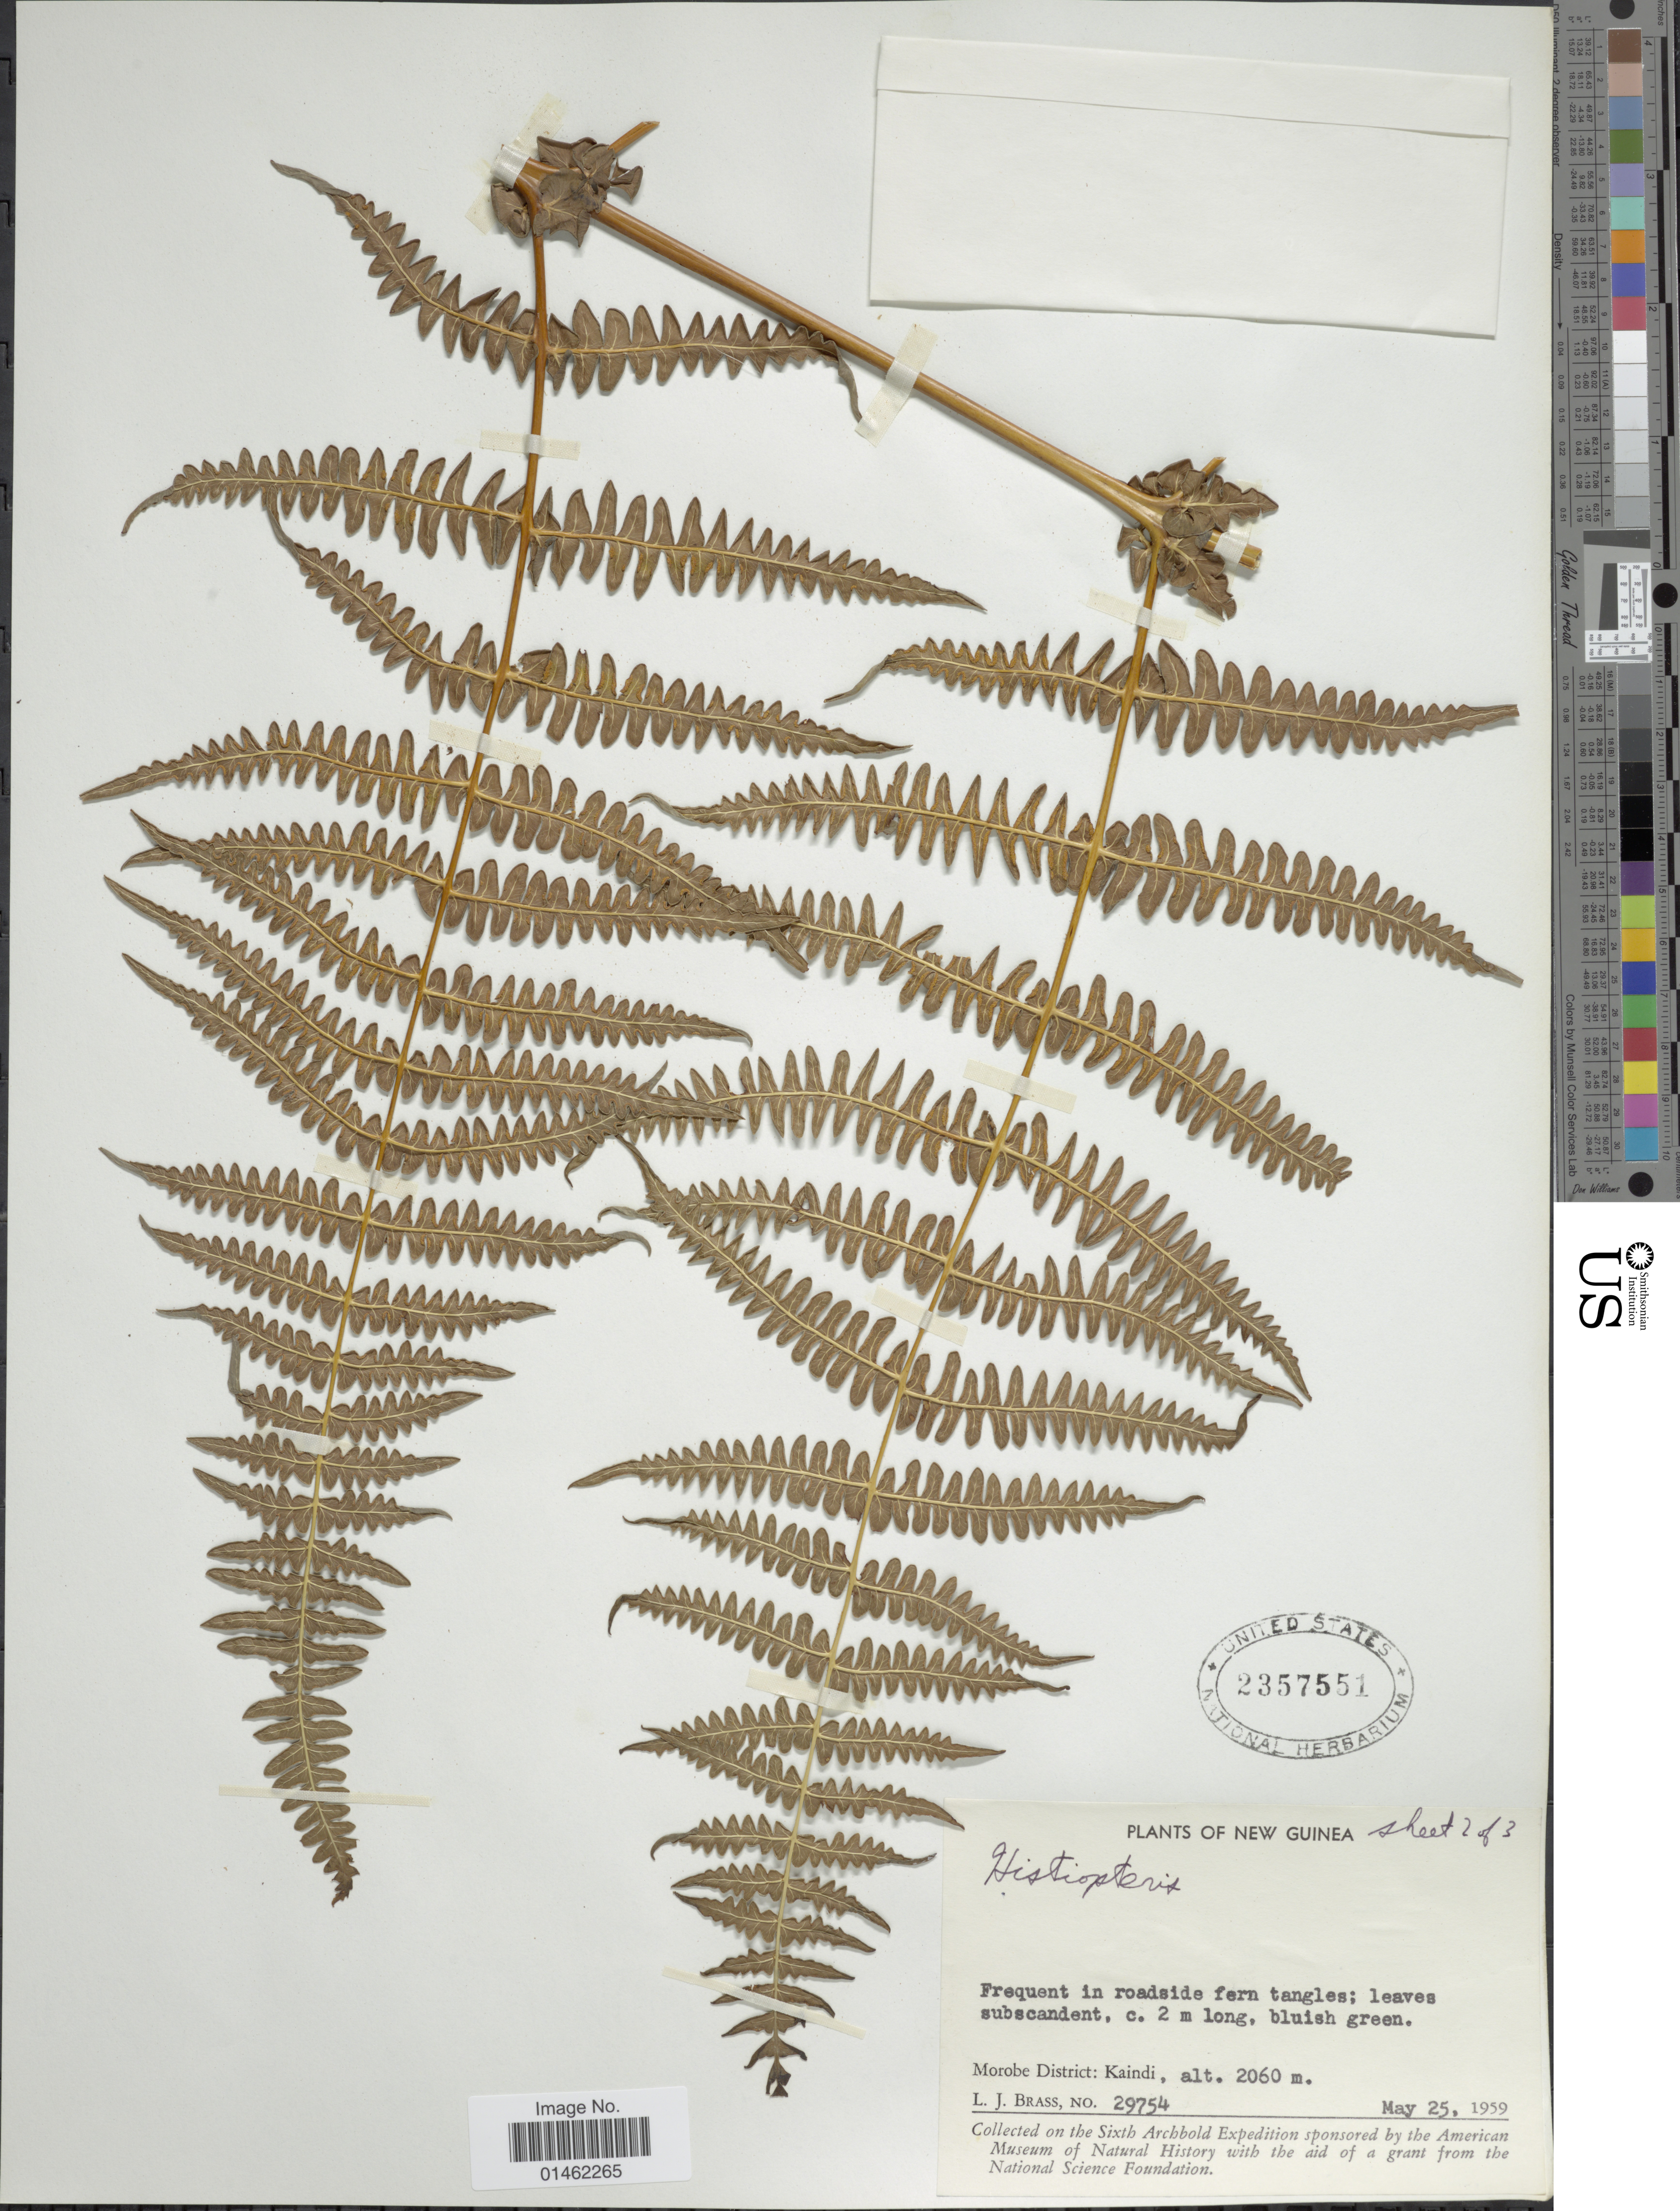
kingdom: Plantae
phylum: Tracheophyta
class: Polypodiopsida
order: Polypodiales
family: Dennstaedtiaceae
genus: Histiopteris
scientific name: Histiopteris sp.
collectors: L. J. Brass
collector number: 29754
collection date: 1959-05-25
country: Papua New Guinea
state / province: Morobe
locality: New Guinea, Morobe District: Kaindi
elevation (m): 2060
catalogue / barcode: US 2357551